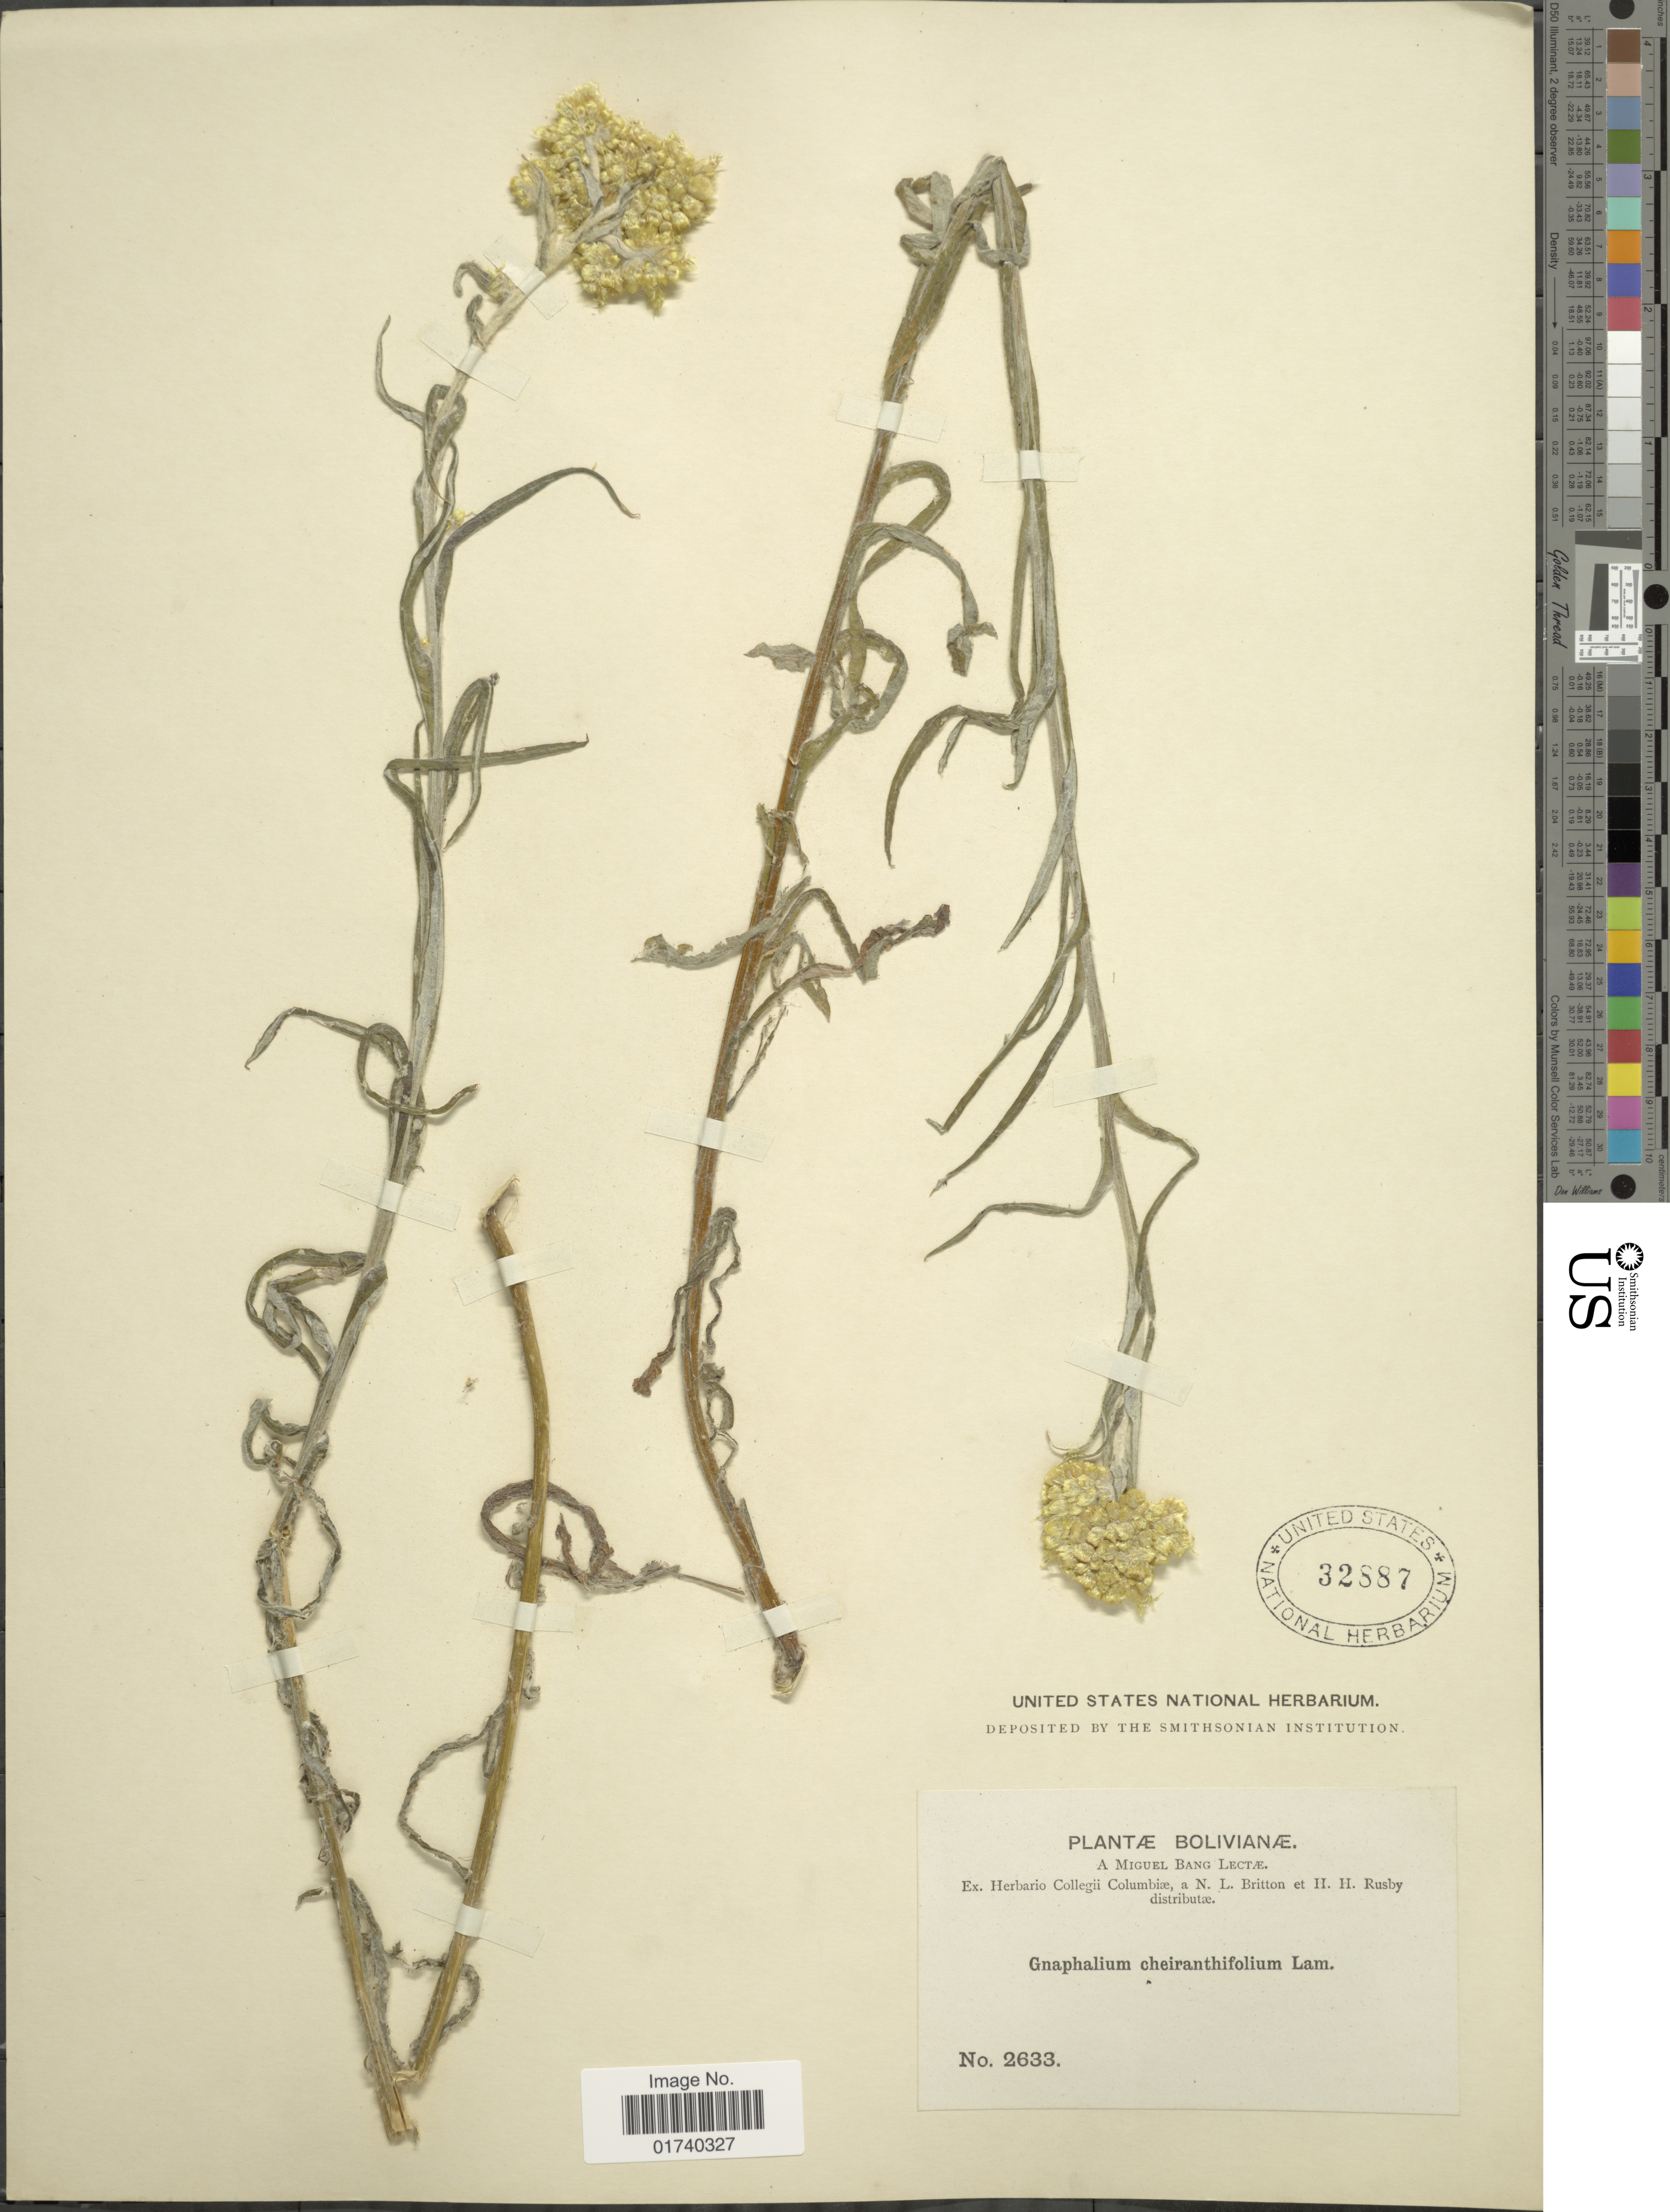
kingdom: Plantae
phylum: Tracheophyta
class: Magnoliopsida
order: Asterales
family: Asteraceae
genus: Pseudognaphalium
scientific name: Pseudognaphalium cheiranthifolium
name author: (Lam.) Hilliard & B.L. Burtt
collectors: M. Bang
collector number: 2633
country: Bolivia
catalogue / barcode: US 32887